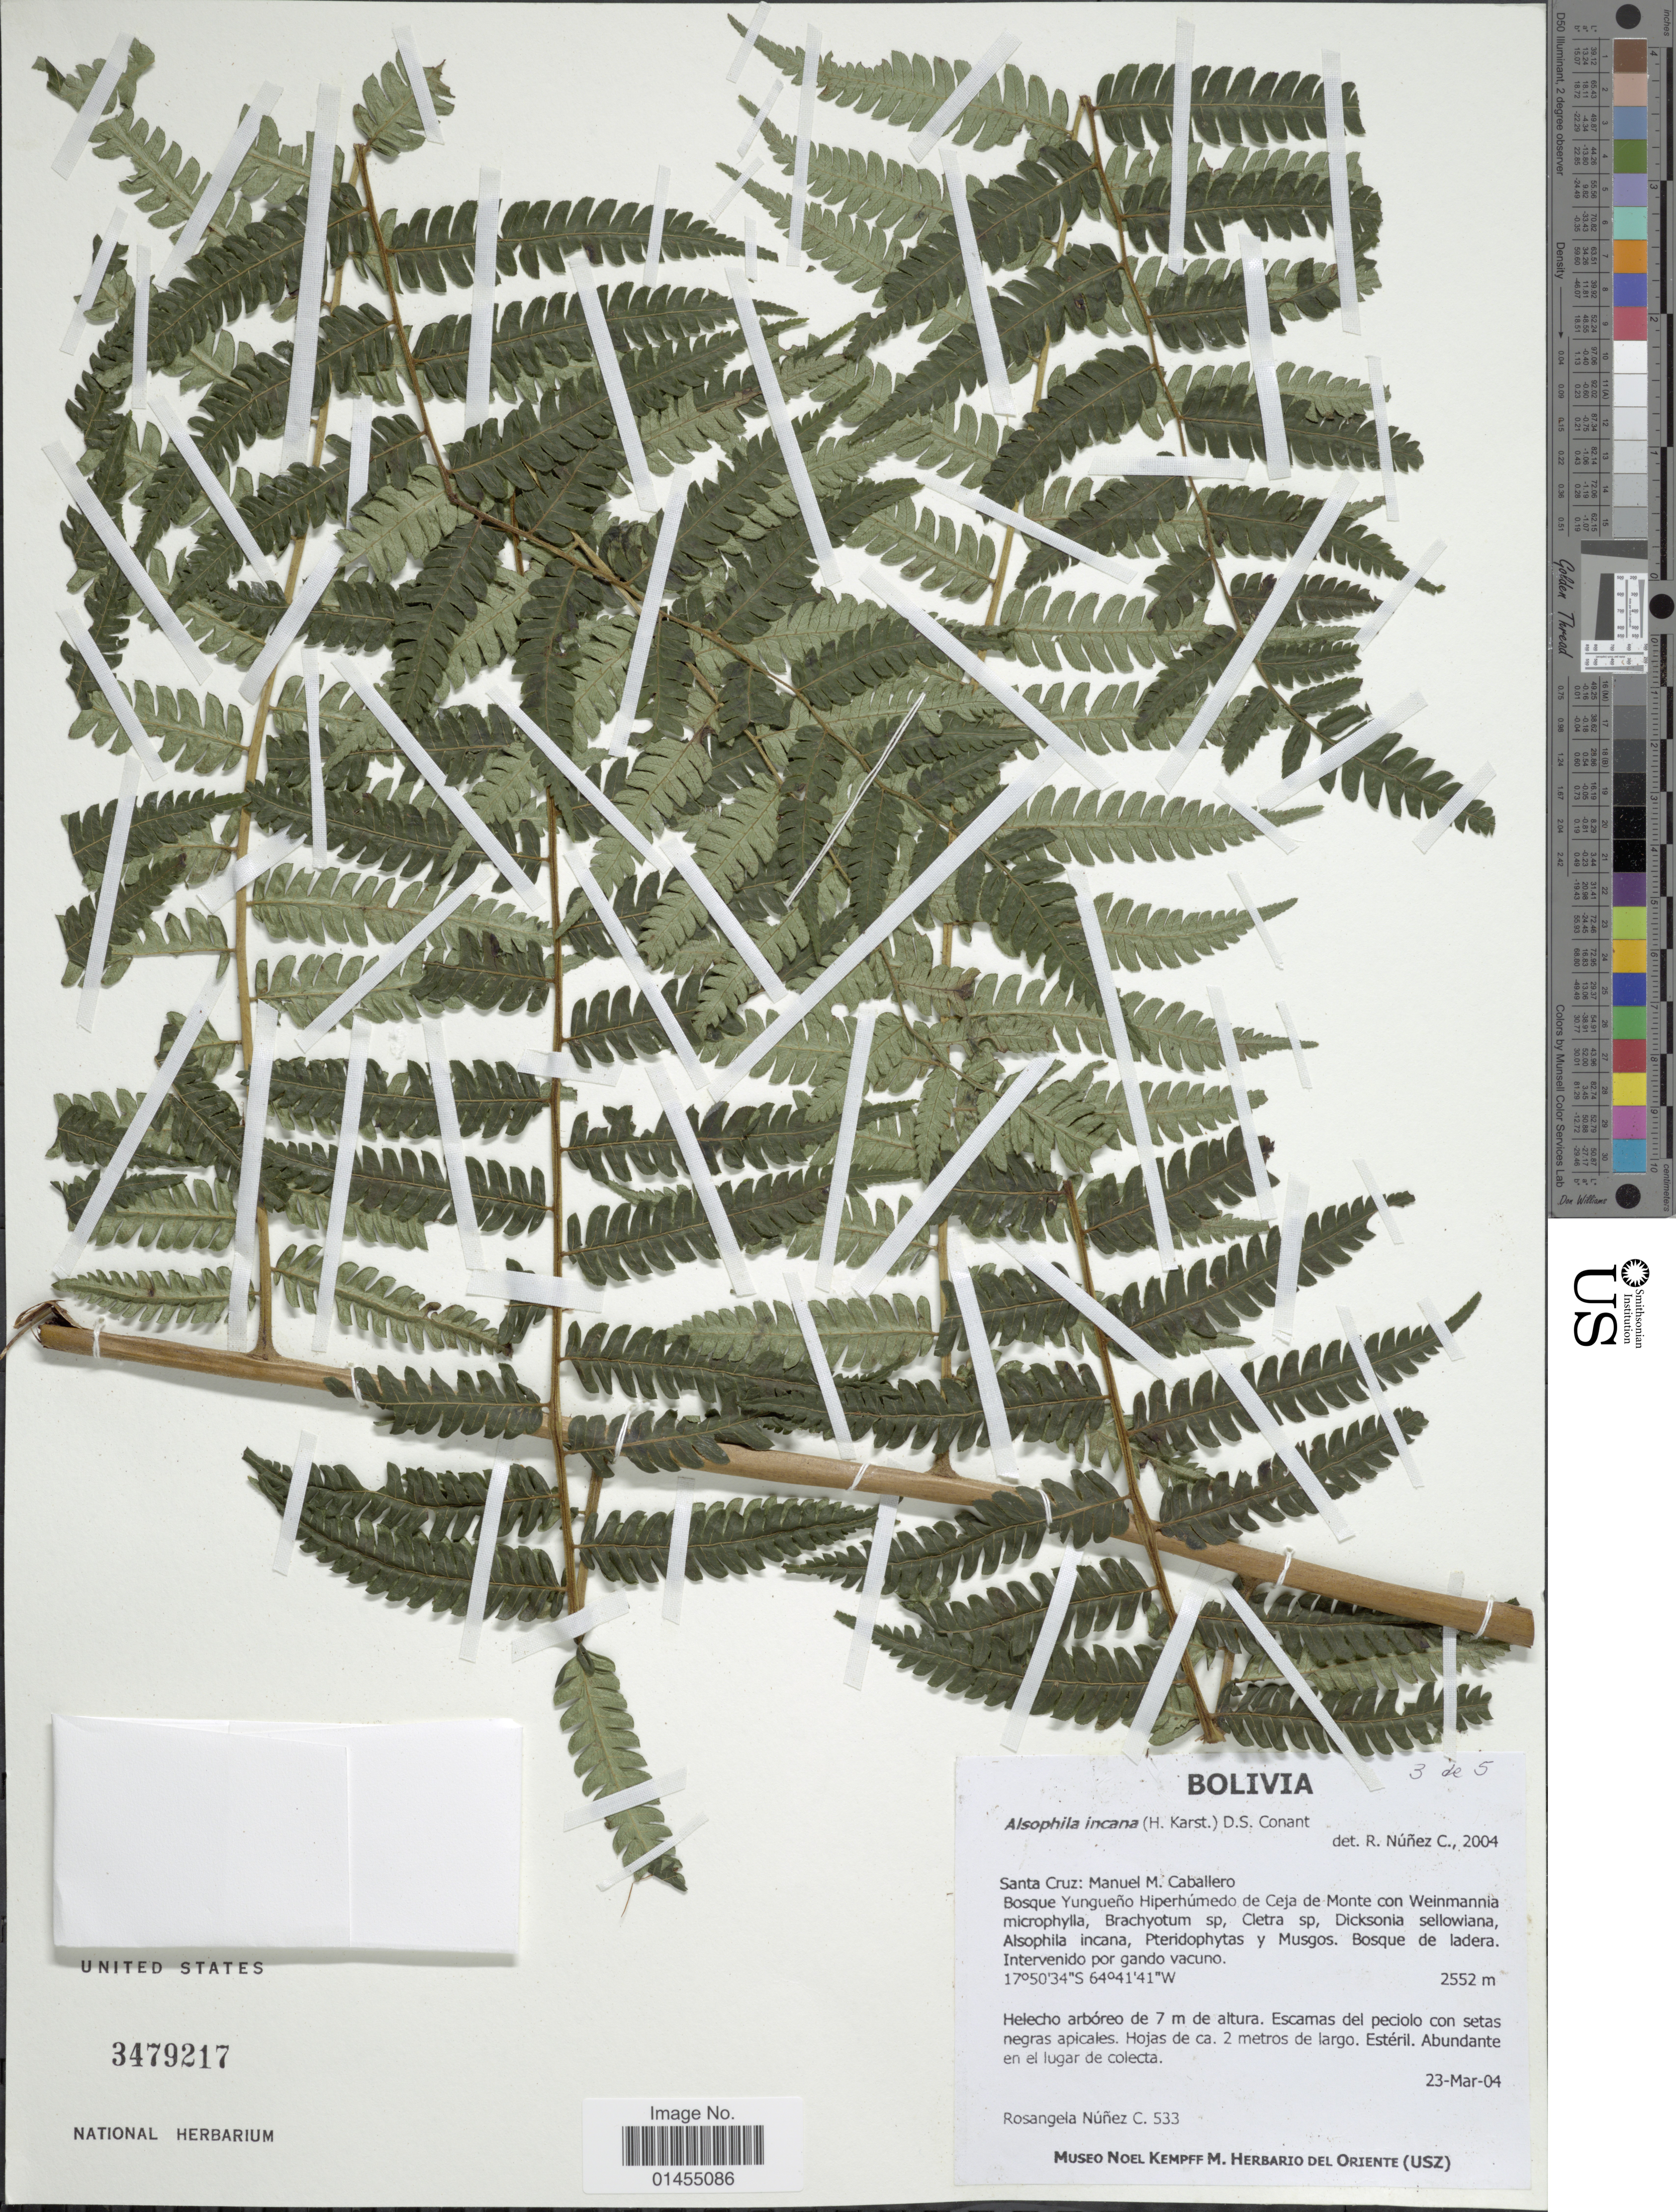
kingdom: Plantae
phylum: Tracheophyta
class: Polypodiopsida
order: Cyatheales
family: Cyatheaceae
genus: Alsophila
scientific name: Alsophila incana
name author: (H. Karst.) D.S. Conant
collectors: R. Núñez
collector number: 533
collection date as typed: Transcribed d/m/y: 23/3/4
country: Bolivia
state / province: Santa Cruz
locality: Manuel M. Caballero. Bosque Yungueño Hiperhúmedo de Ceja de Monte con Weinmannia microphylla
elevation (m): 2552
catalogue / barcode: US 3479217